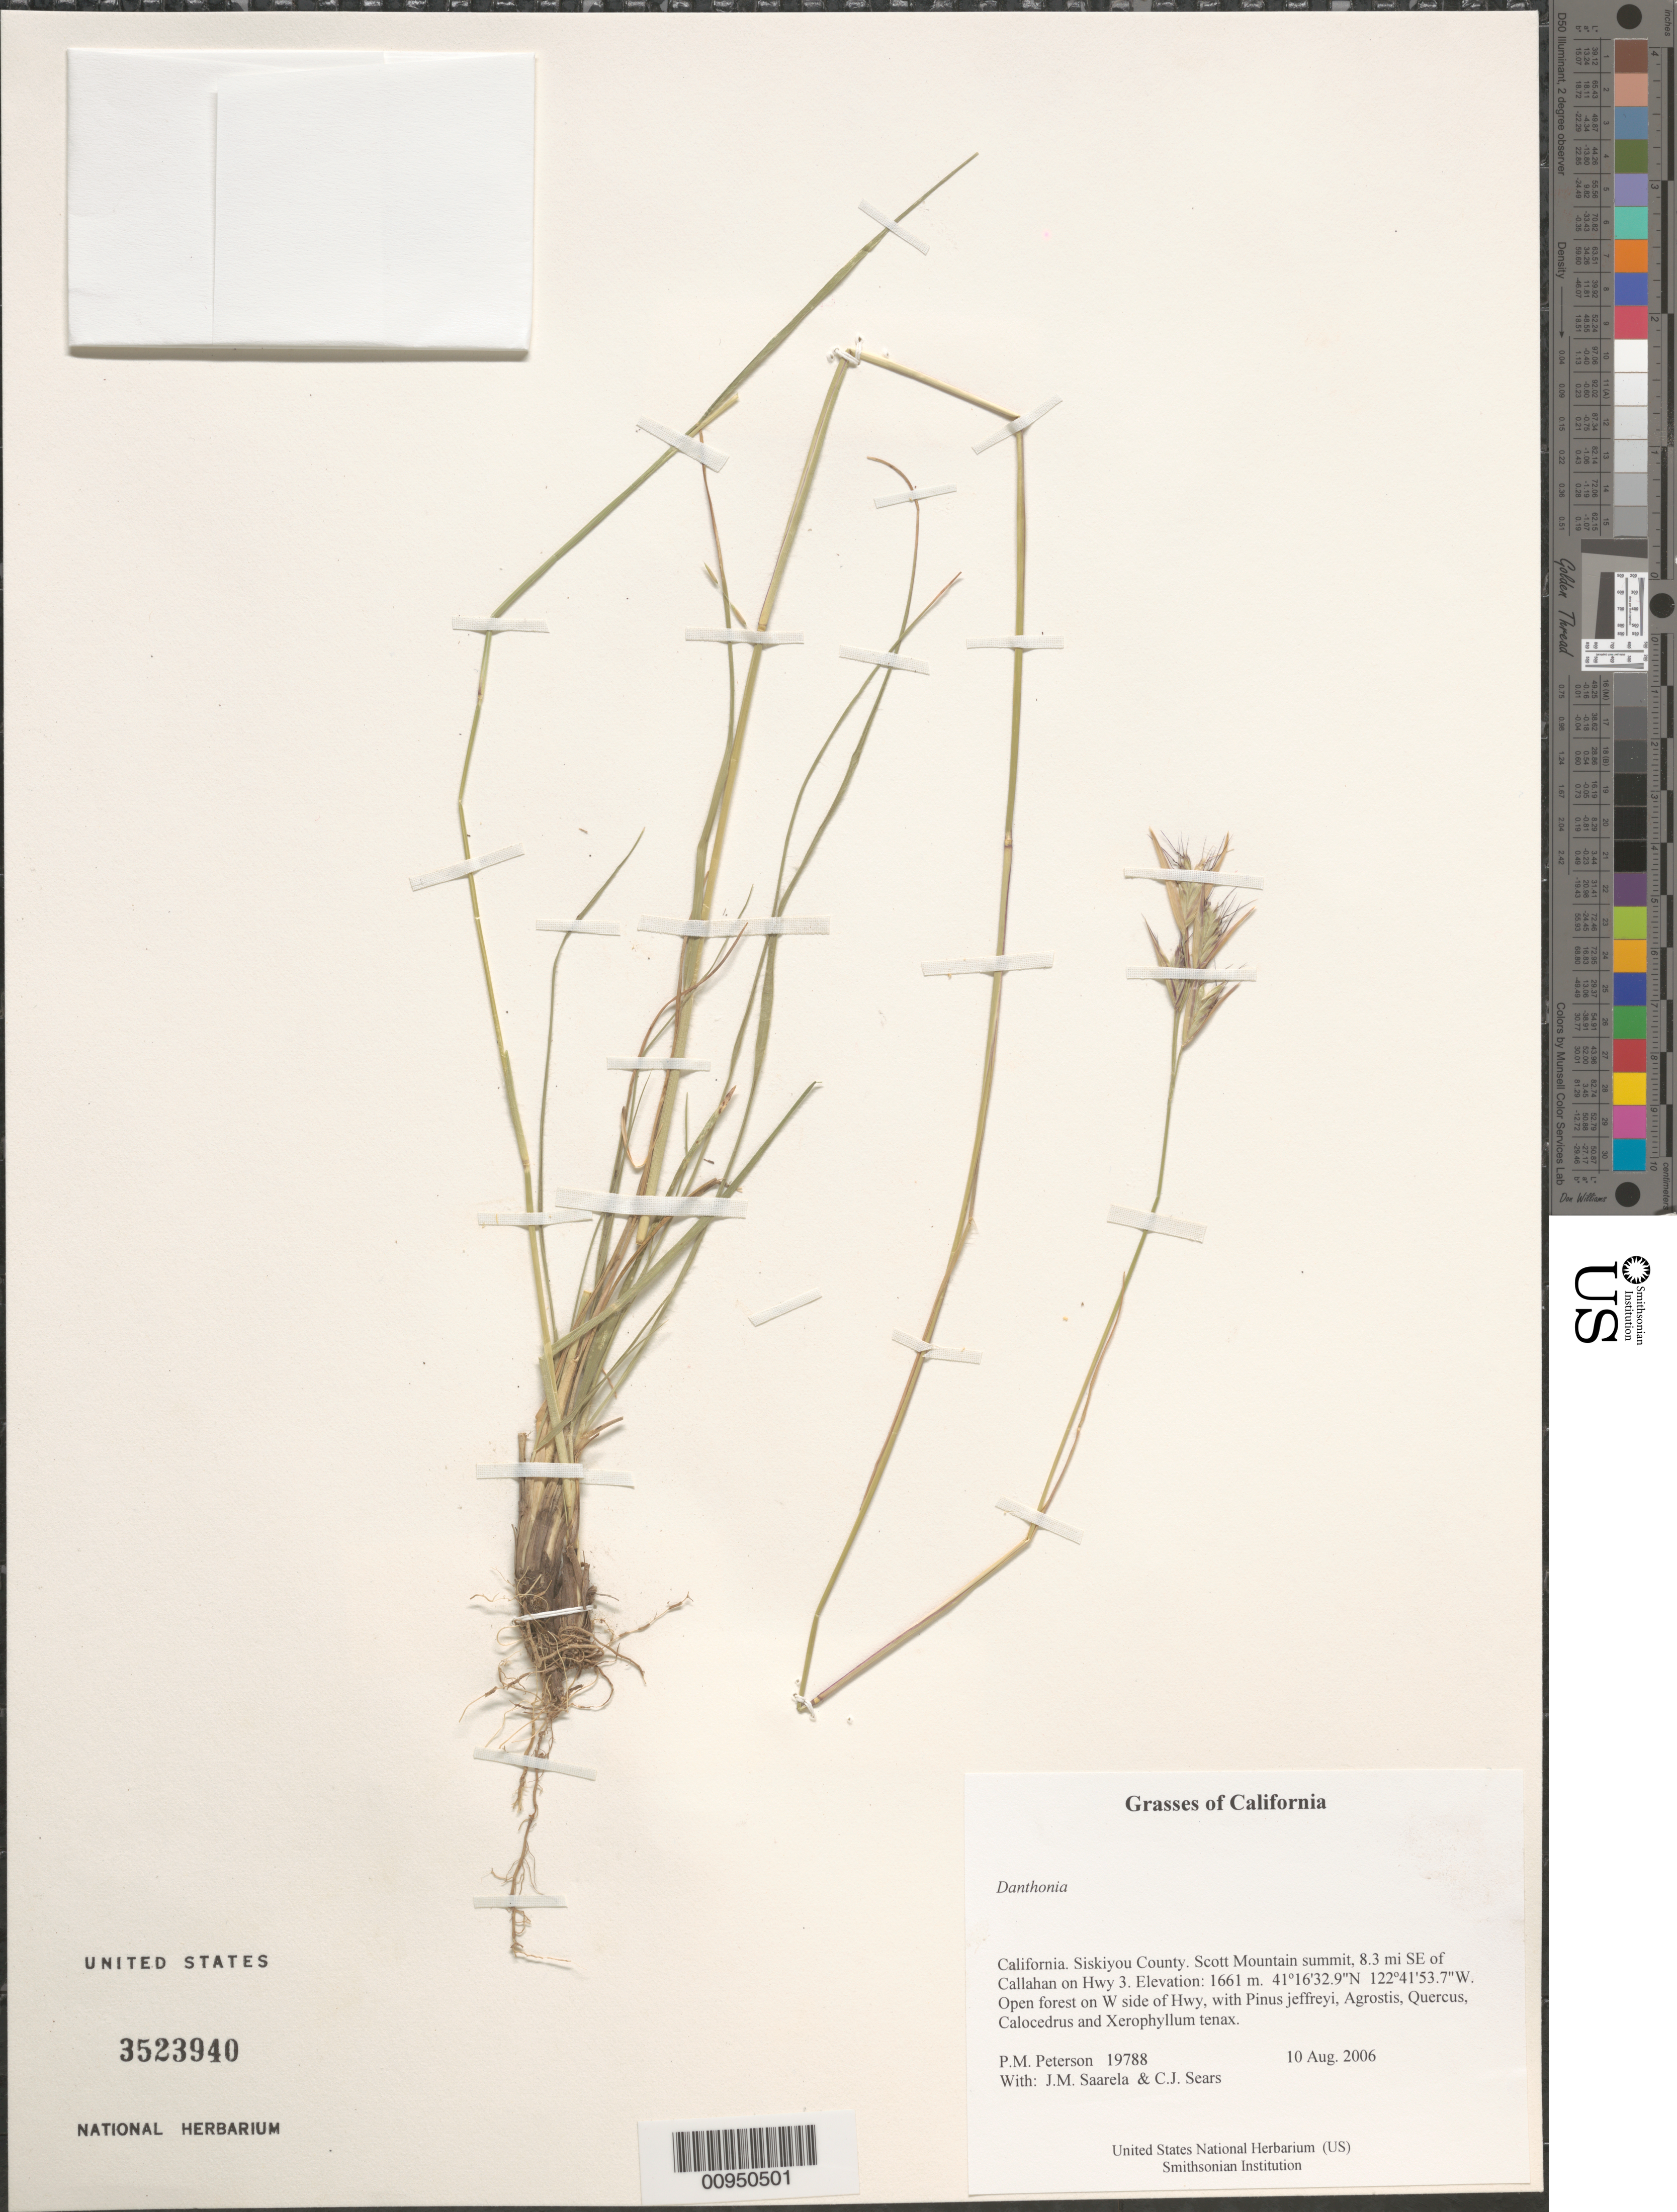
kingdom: Plantae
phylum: Tracheophyta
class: Liliopsida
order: Poales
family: Poaceae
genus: Danthonia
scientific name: Danthonia sp.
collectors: P. M. Peterson, J. Saarela & C. Sears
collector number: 19788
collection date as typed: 10 Aug 2006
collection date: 2006-08-10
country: United States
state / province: California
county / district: Siskiyou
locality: Scott Mountain summit, 8.3 mi SE of Callahan on Hwy 3.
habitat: Open forest on W side of Hwy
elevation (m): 1661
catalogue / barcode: US 3523940